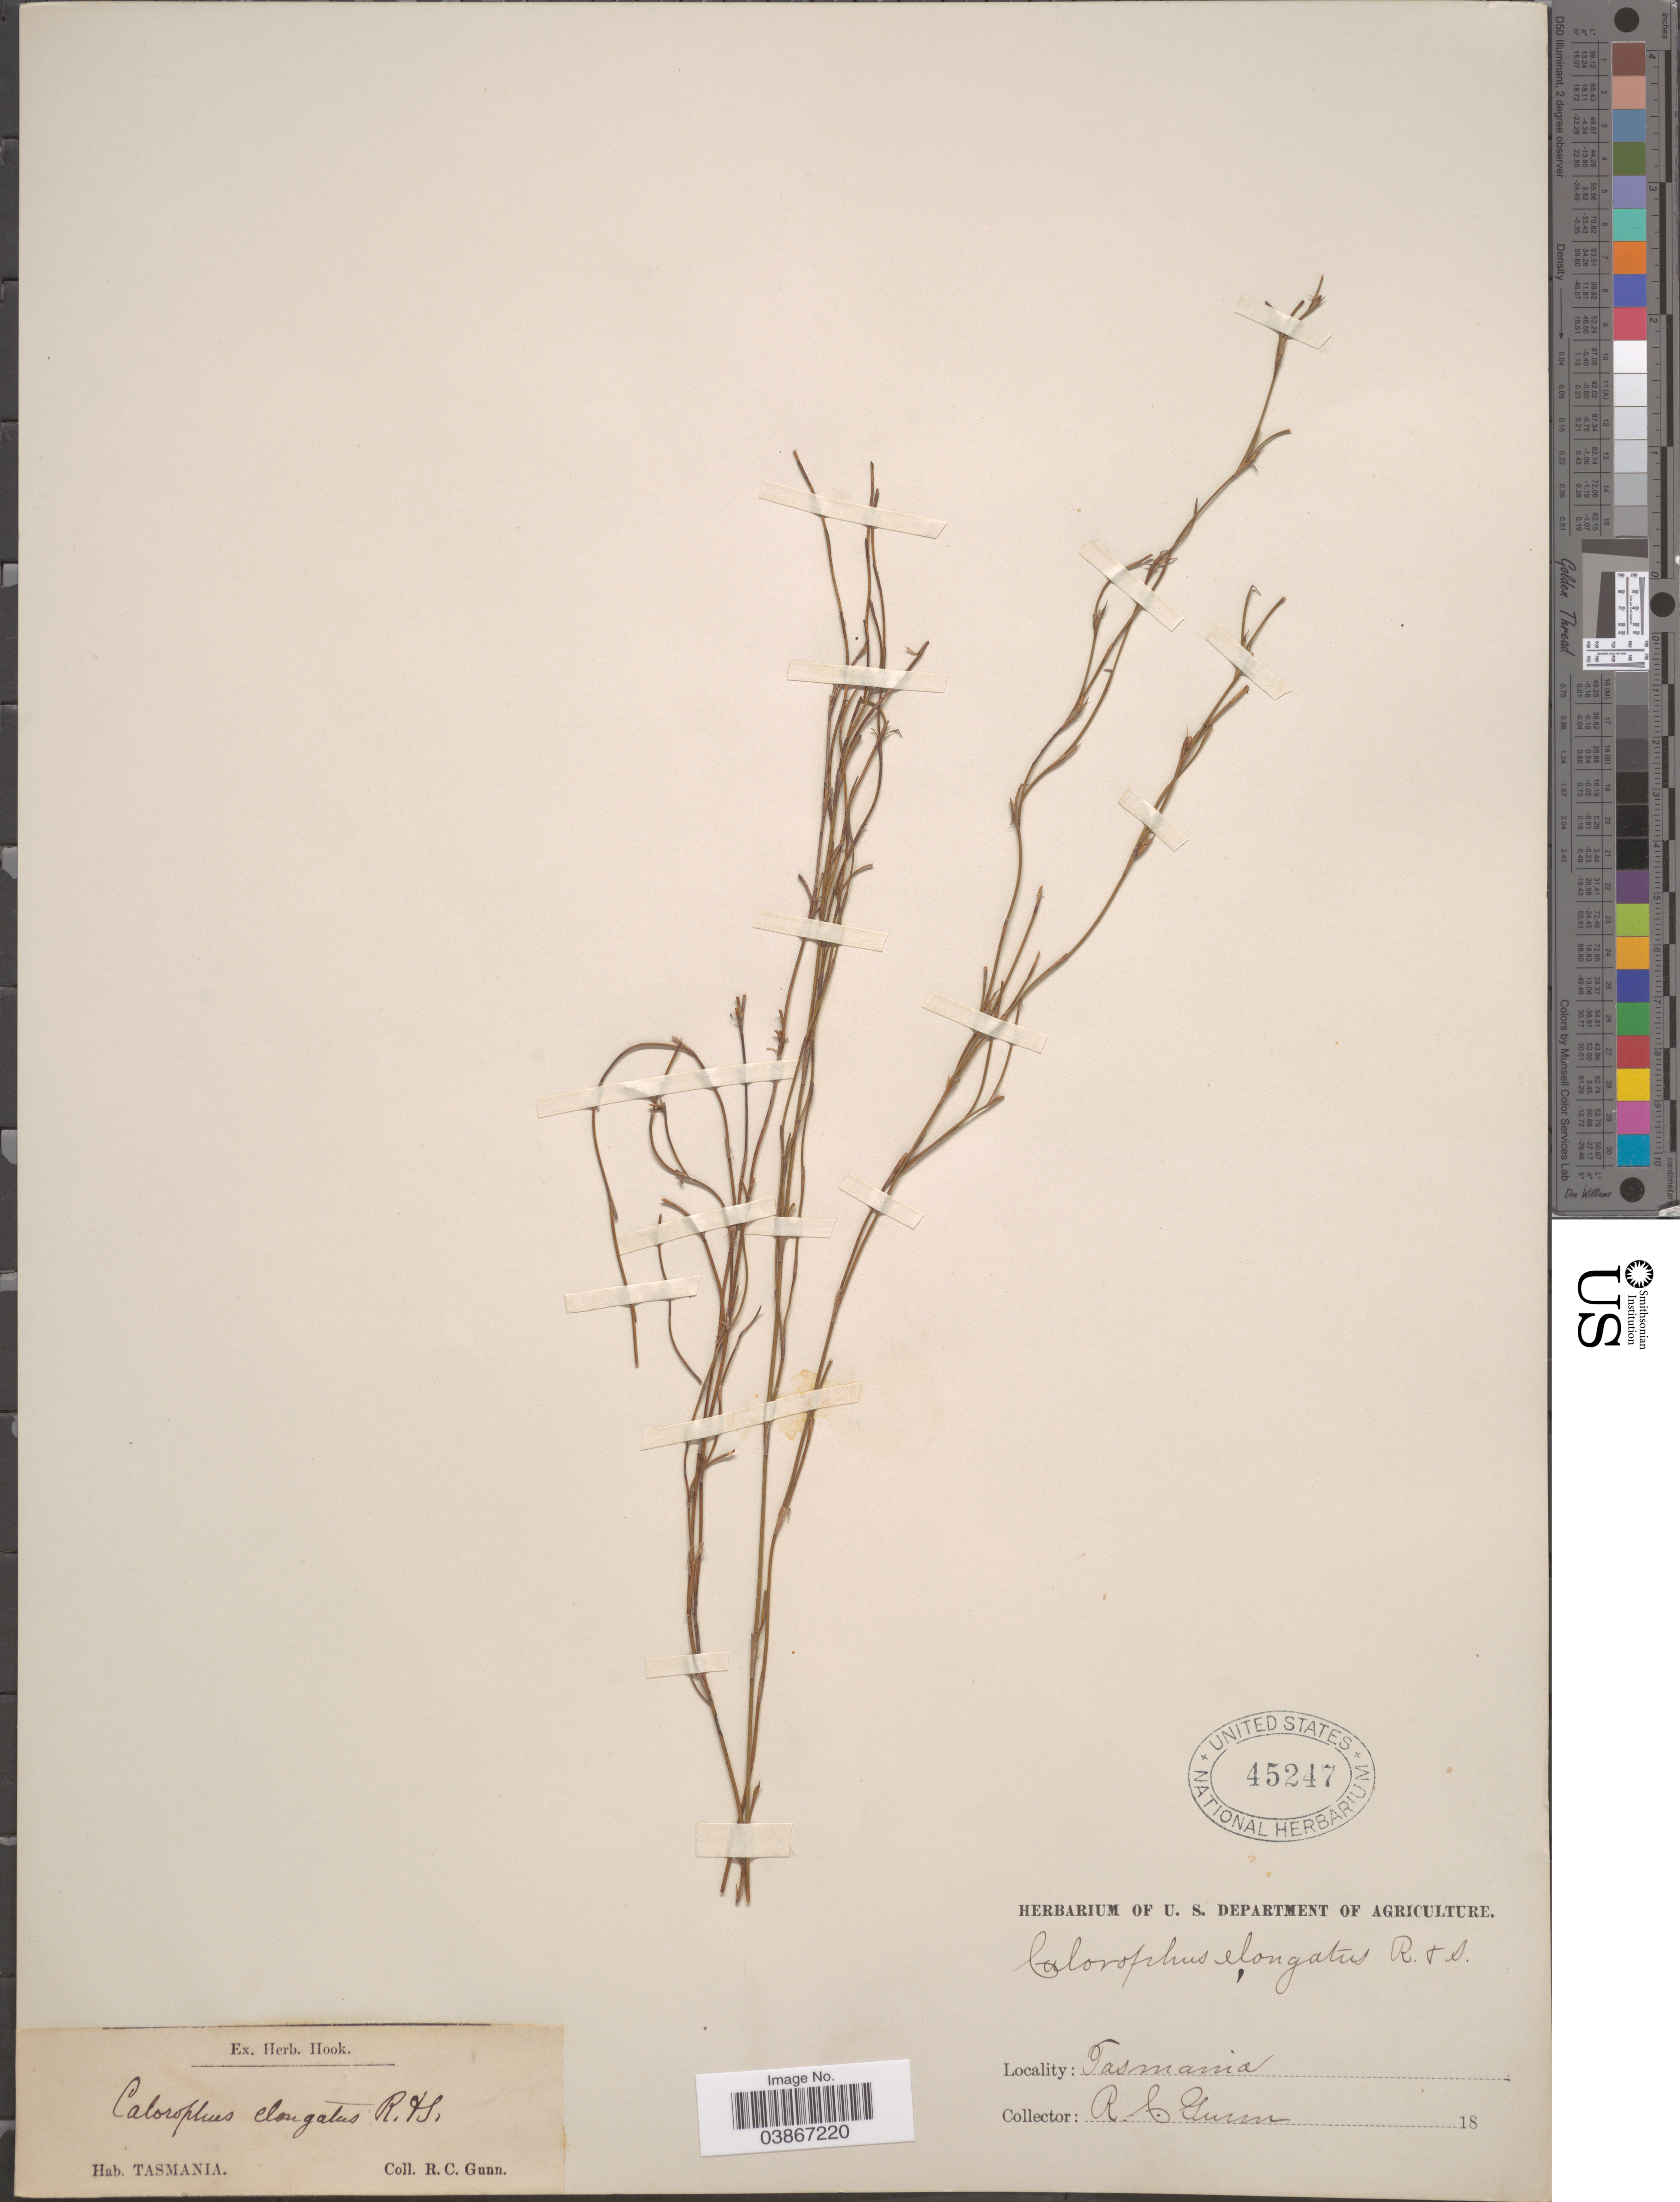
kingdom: Plantae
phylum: Tracheophyta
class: Liliopsida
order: Poales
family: Restionaceae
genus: Calorophus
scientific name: Calorophus elongatus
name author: Labill.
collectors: R. Gunn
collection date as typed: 18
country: Australia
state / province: Tasmania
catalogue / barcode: US 45247